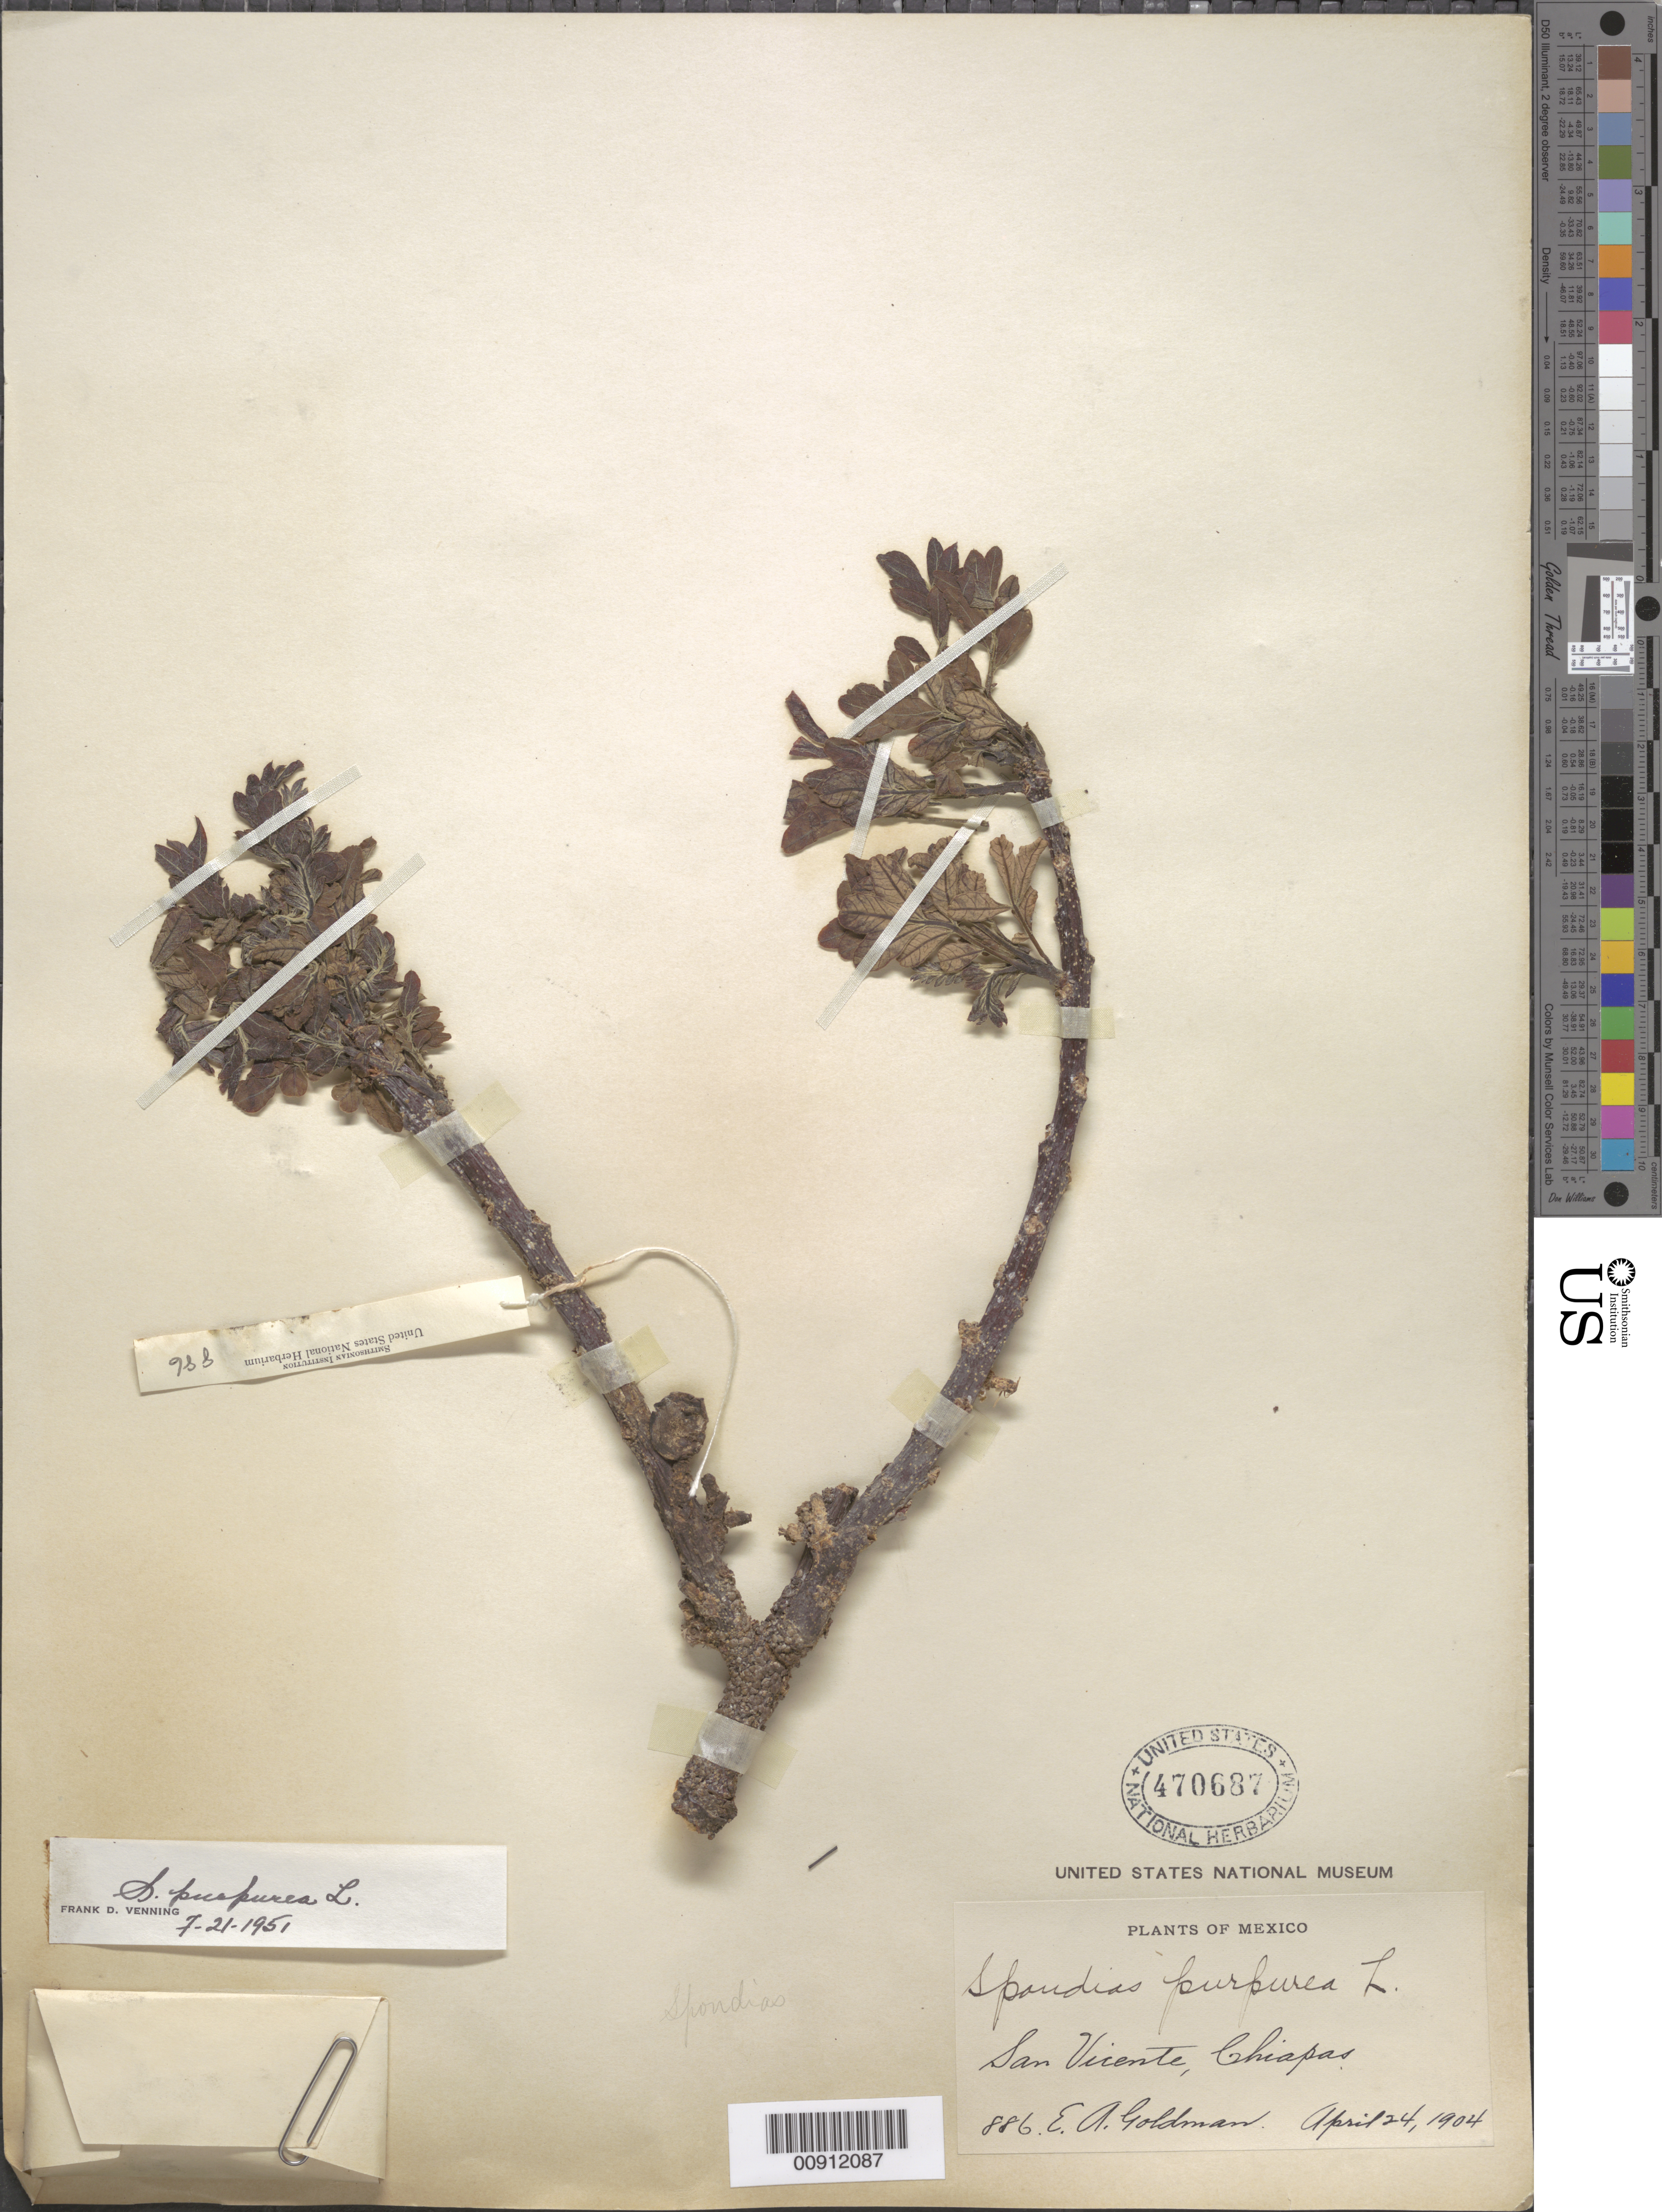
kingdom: Plantae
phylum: Tracheophyta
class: Magnoliopsida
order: Sapindales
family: Anacardiaceae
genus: Spondias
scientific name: Spondias purpurea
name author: L.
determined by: Mitchell, John D.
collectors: E. A. Goldman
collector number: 886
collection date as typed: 24 Apr 1904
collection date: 1904-04-24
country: Mexico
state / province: Chiapas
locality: San Vicente, Chiapas.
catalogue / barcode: US 470687